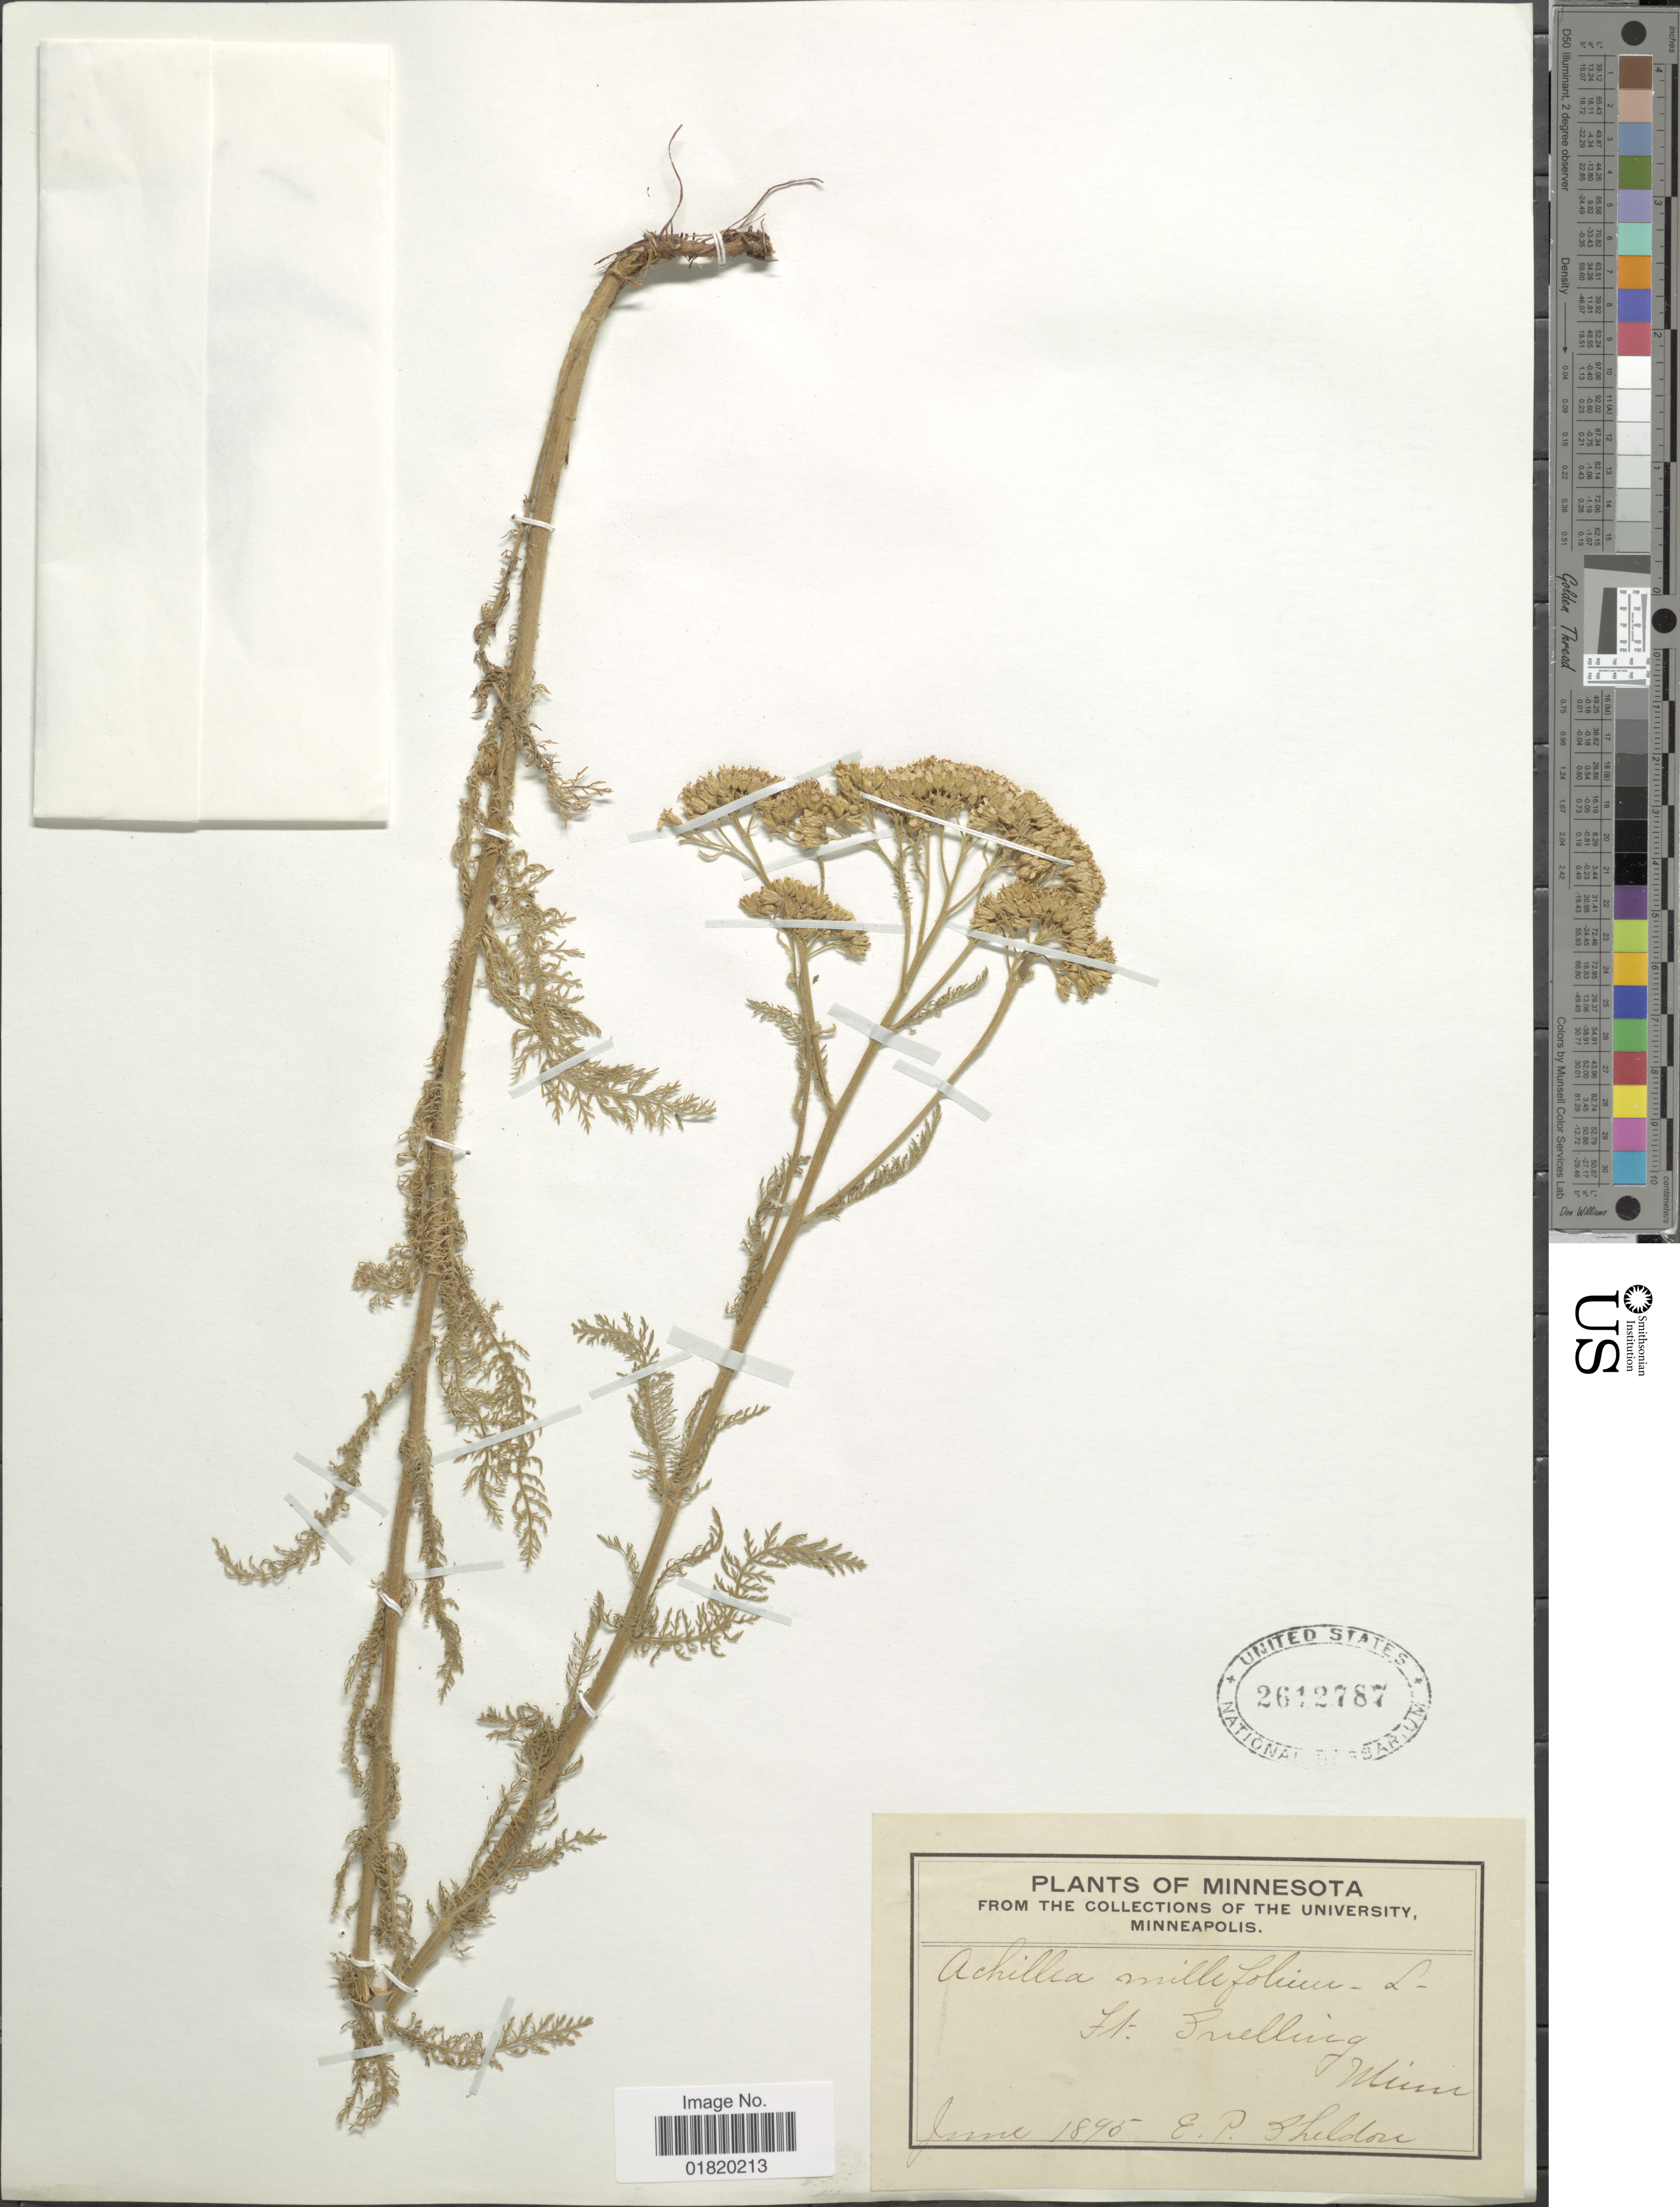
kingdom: Plantae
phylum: Tracheophyta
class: Magnoliopsida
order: Asterales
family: Asteraceae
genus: Achillea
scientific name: Achillea millefolium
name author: L.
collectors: E. P. Sheldon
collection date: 1895-06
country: United States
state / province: Minnesota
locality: Ft. Snelling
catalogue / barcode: US 2612787